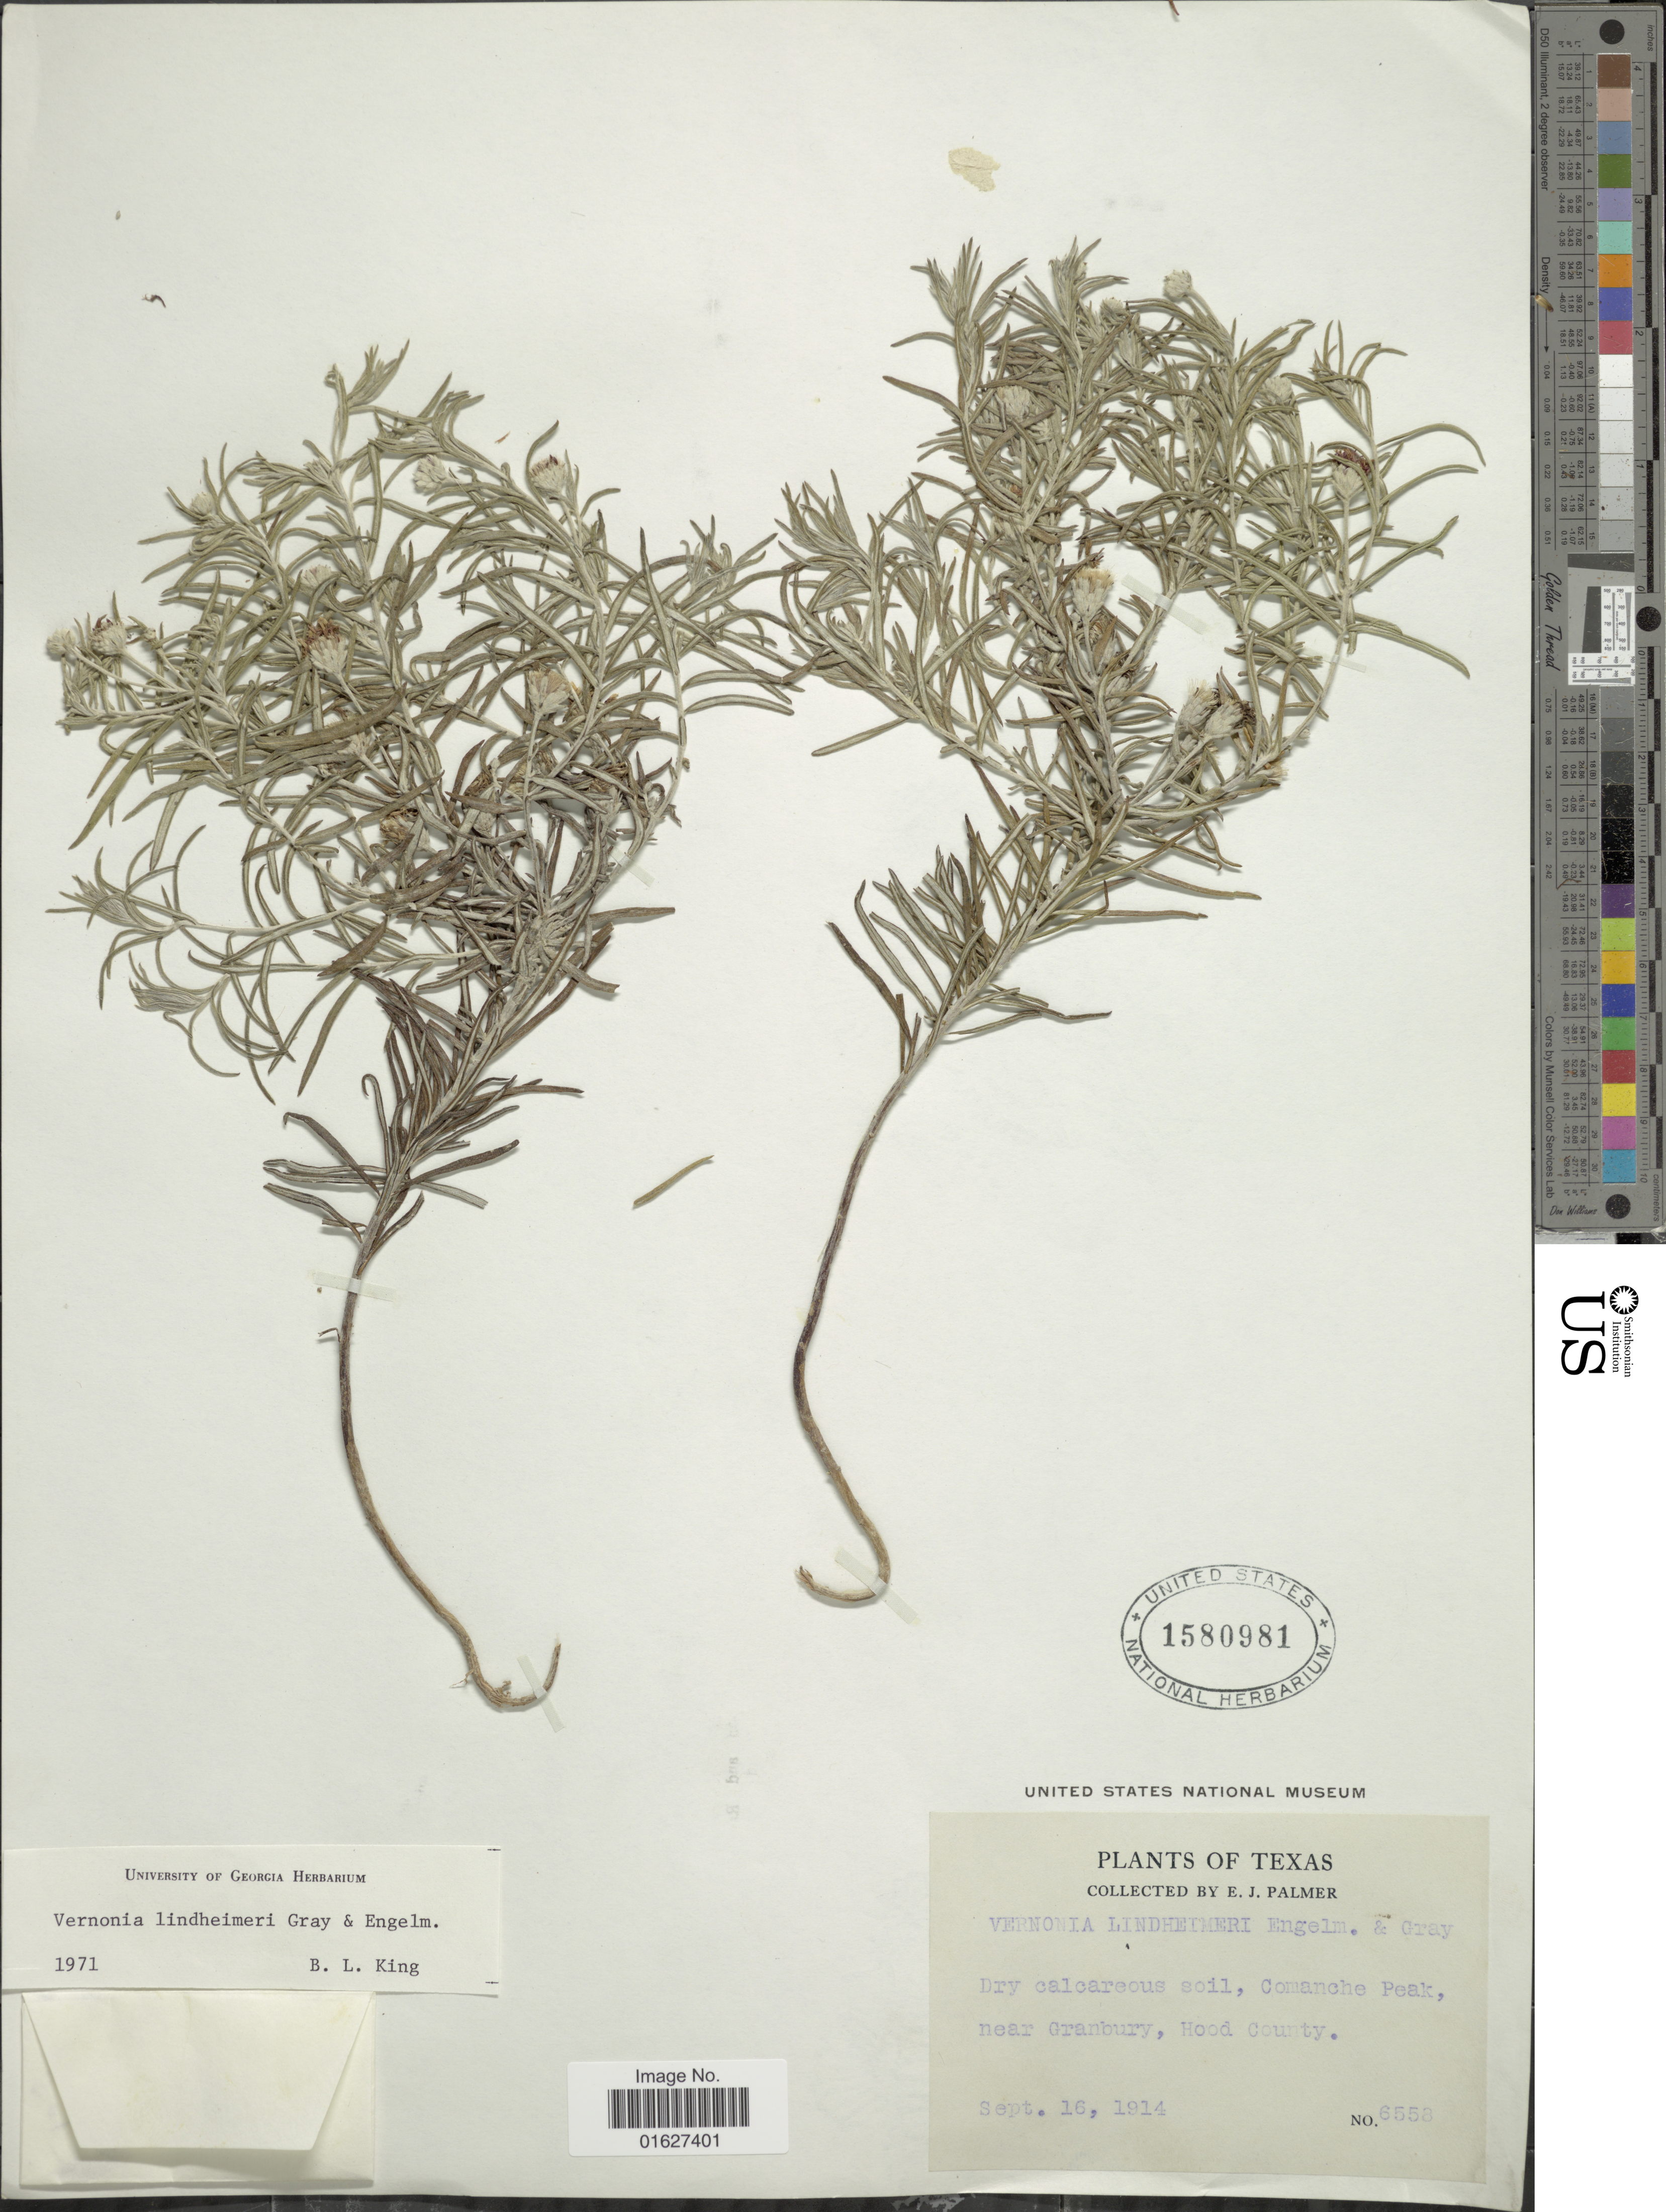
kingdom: Plantae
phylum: Tracheophyta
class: Magnoliopsida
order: Asterales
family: Asteraceae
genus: Vernonia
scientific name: Vernonia lindheimeri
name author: A. Gray & Engelm. in A. Gray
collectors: E. J. Palmer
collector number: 6558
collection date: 1914-09-16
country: United States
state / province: Texas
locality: Texas. Comanche Peak near Granburry, Hood County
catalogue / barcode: US 1580981